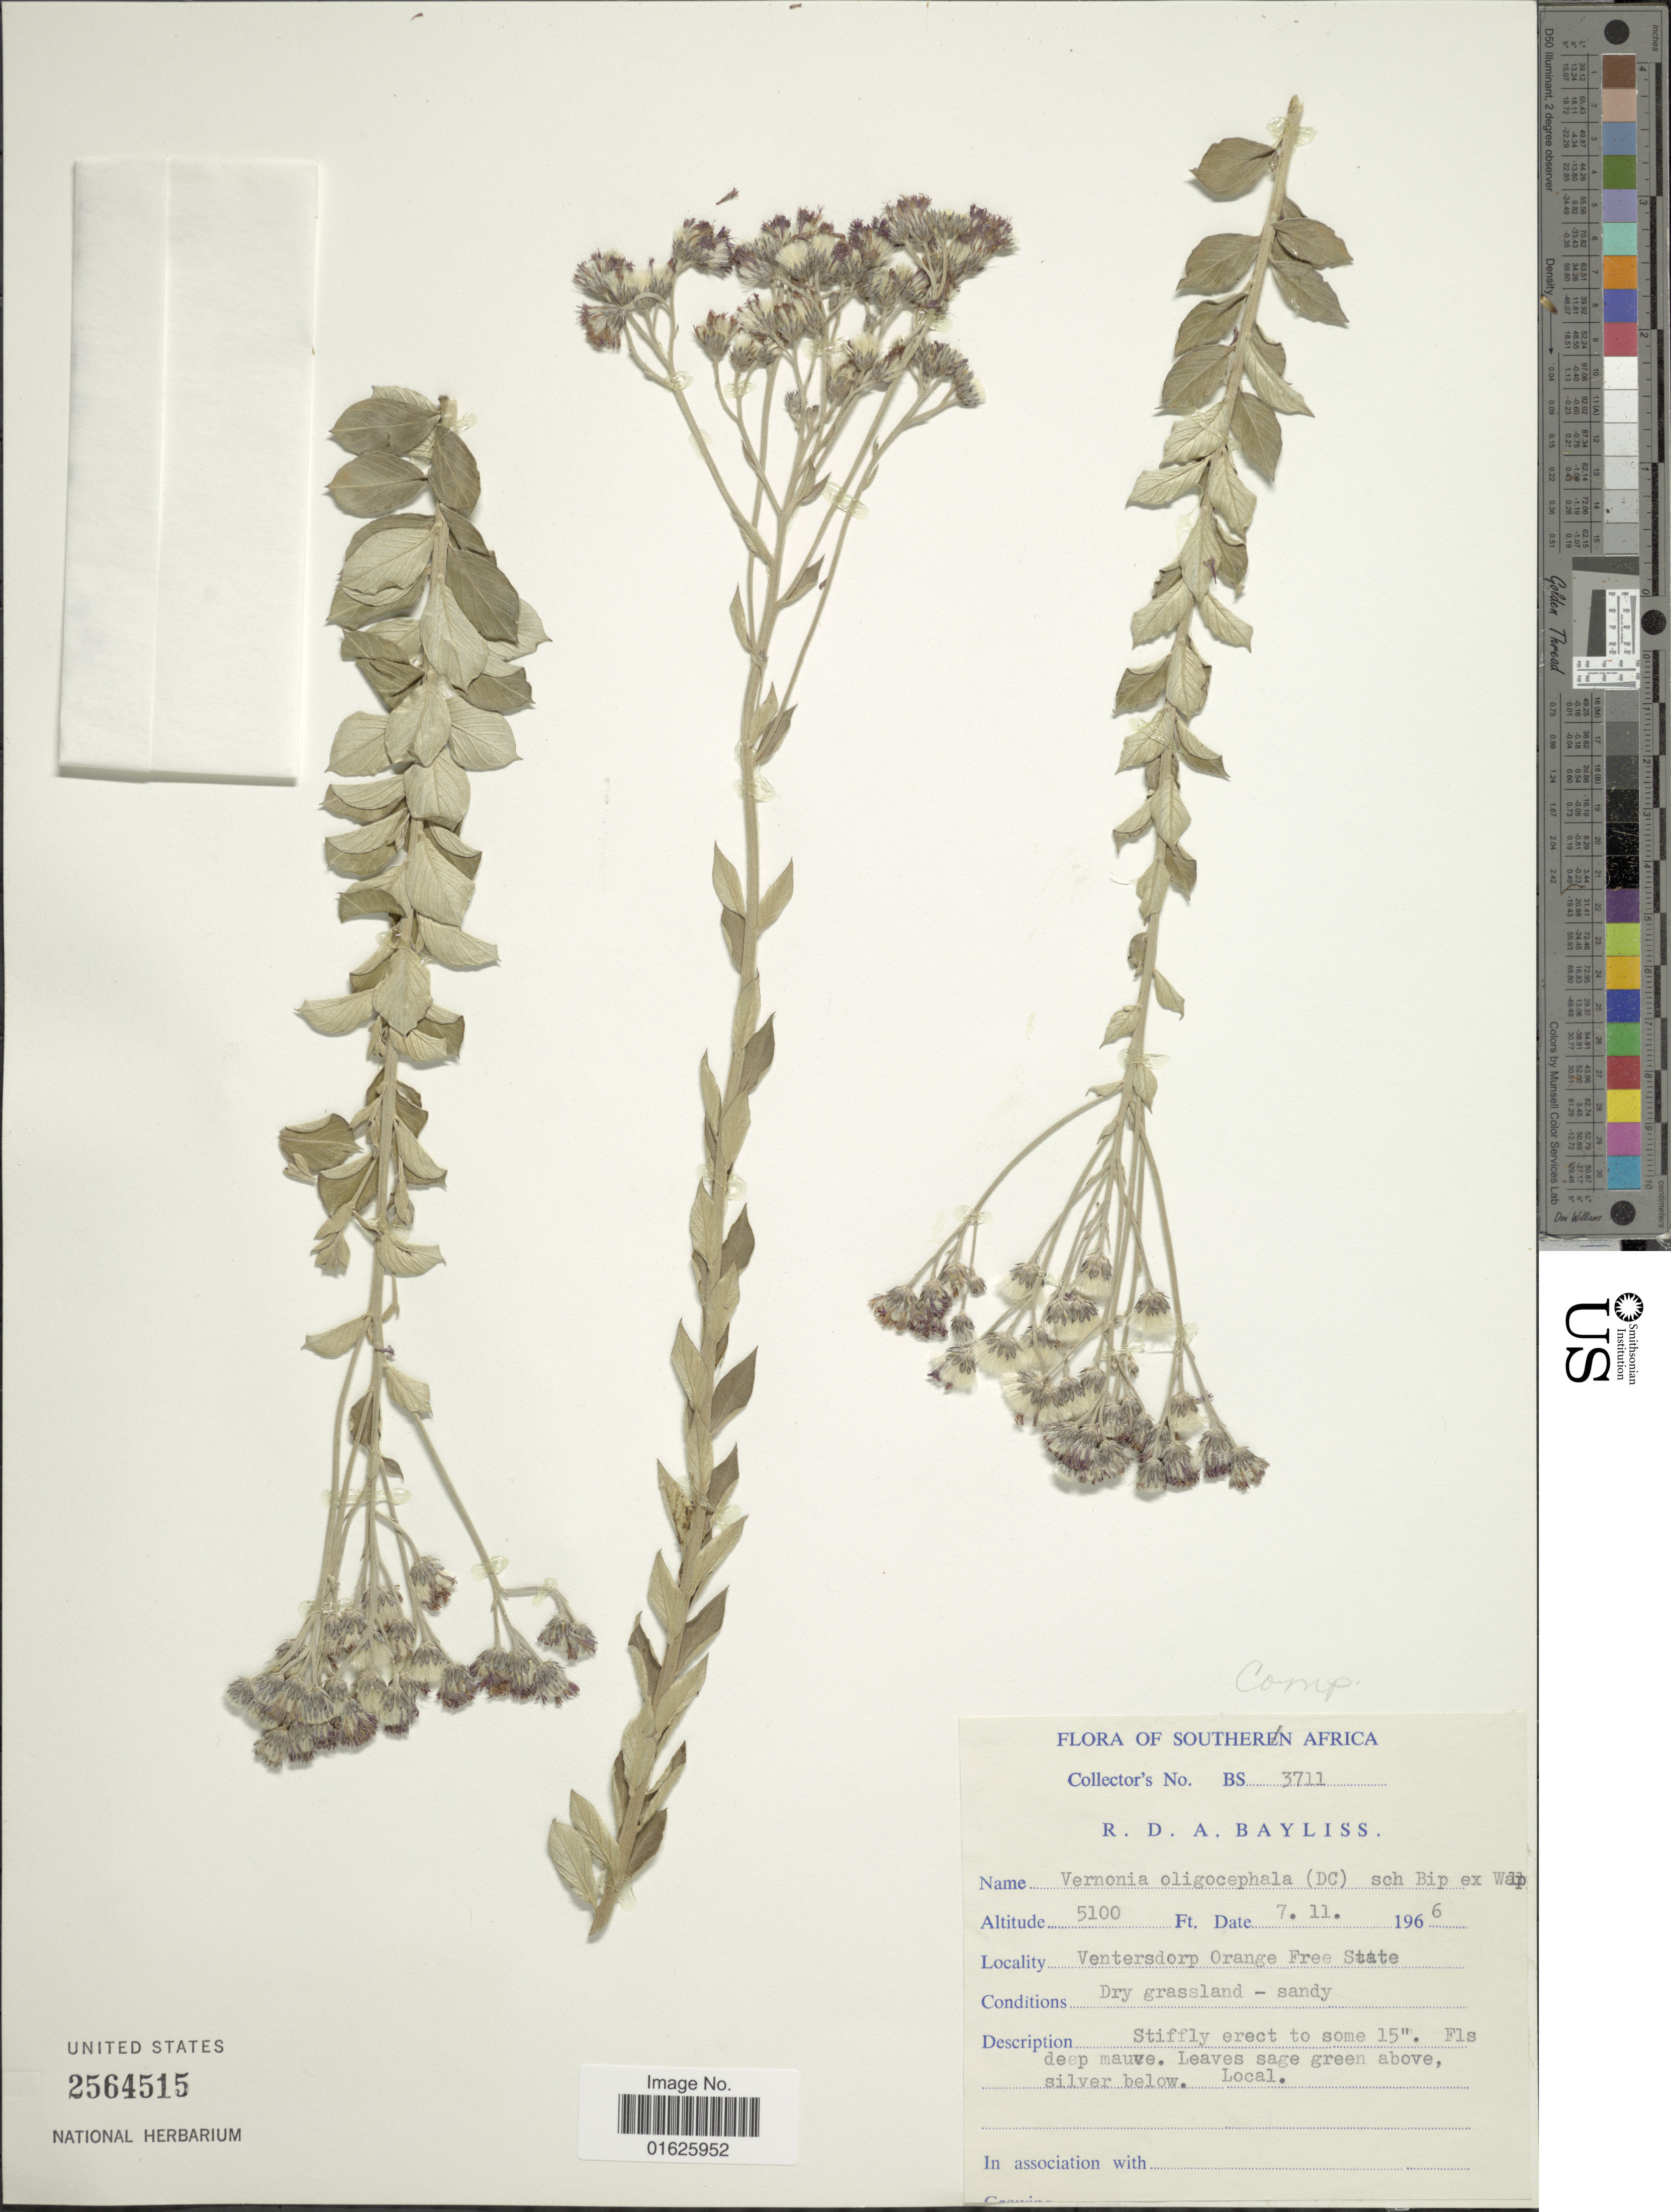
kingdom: Plantae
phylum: Tracheophyta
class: Magnoliopsida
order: Asterales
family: Asteraceae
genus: Hilliardiella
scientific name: Hilliardiella oligocephala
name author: (DC.) H. Rob.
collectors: R. Bayliss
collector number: BS 3711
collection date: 1966-11-07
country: South Africa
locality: Ventersdorp Orange Free State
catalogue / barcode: US 2564515